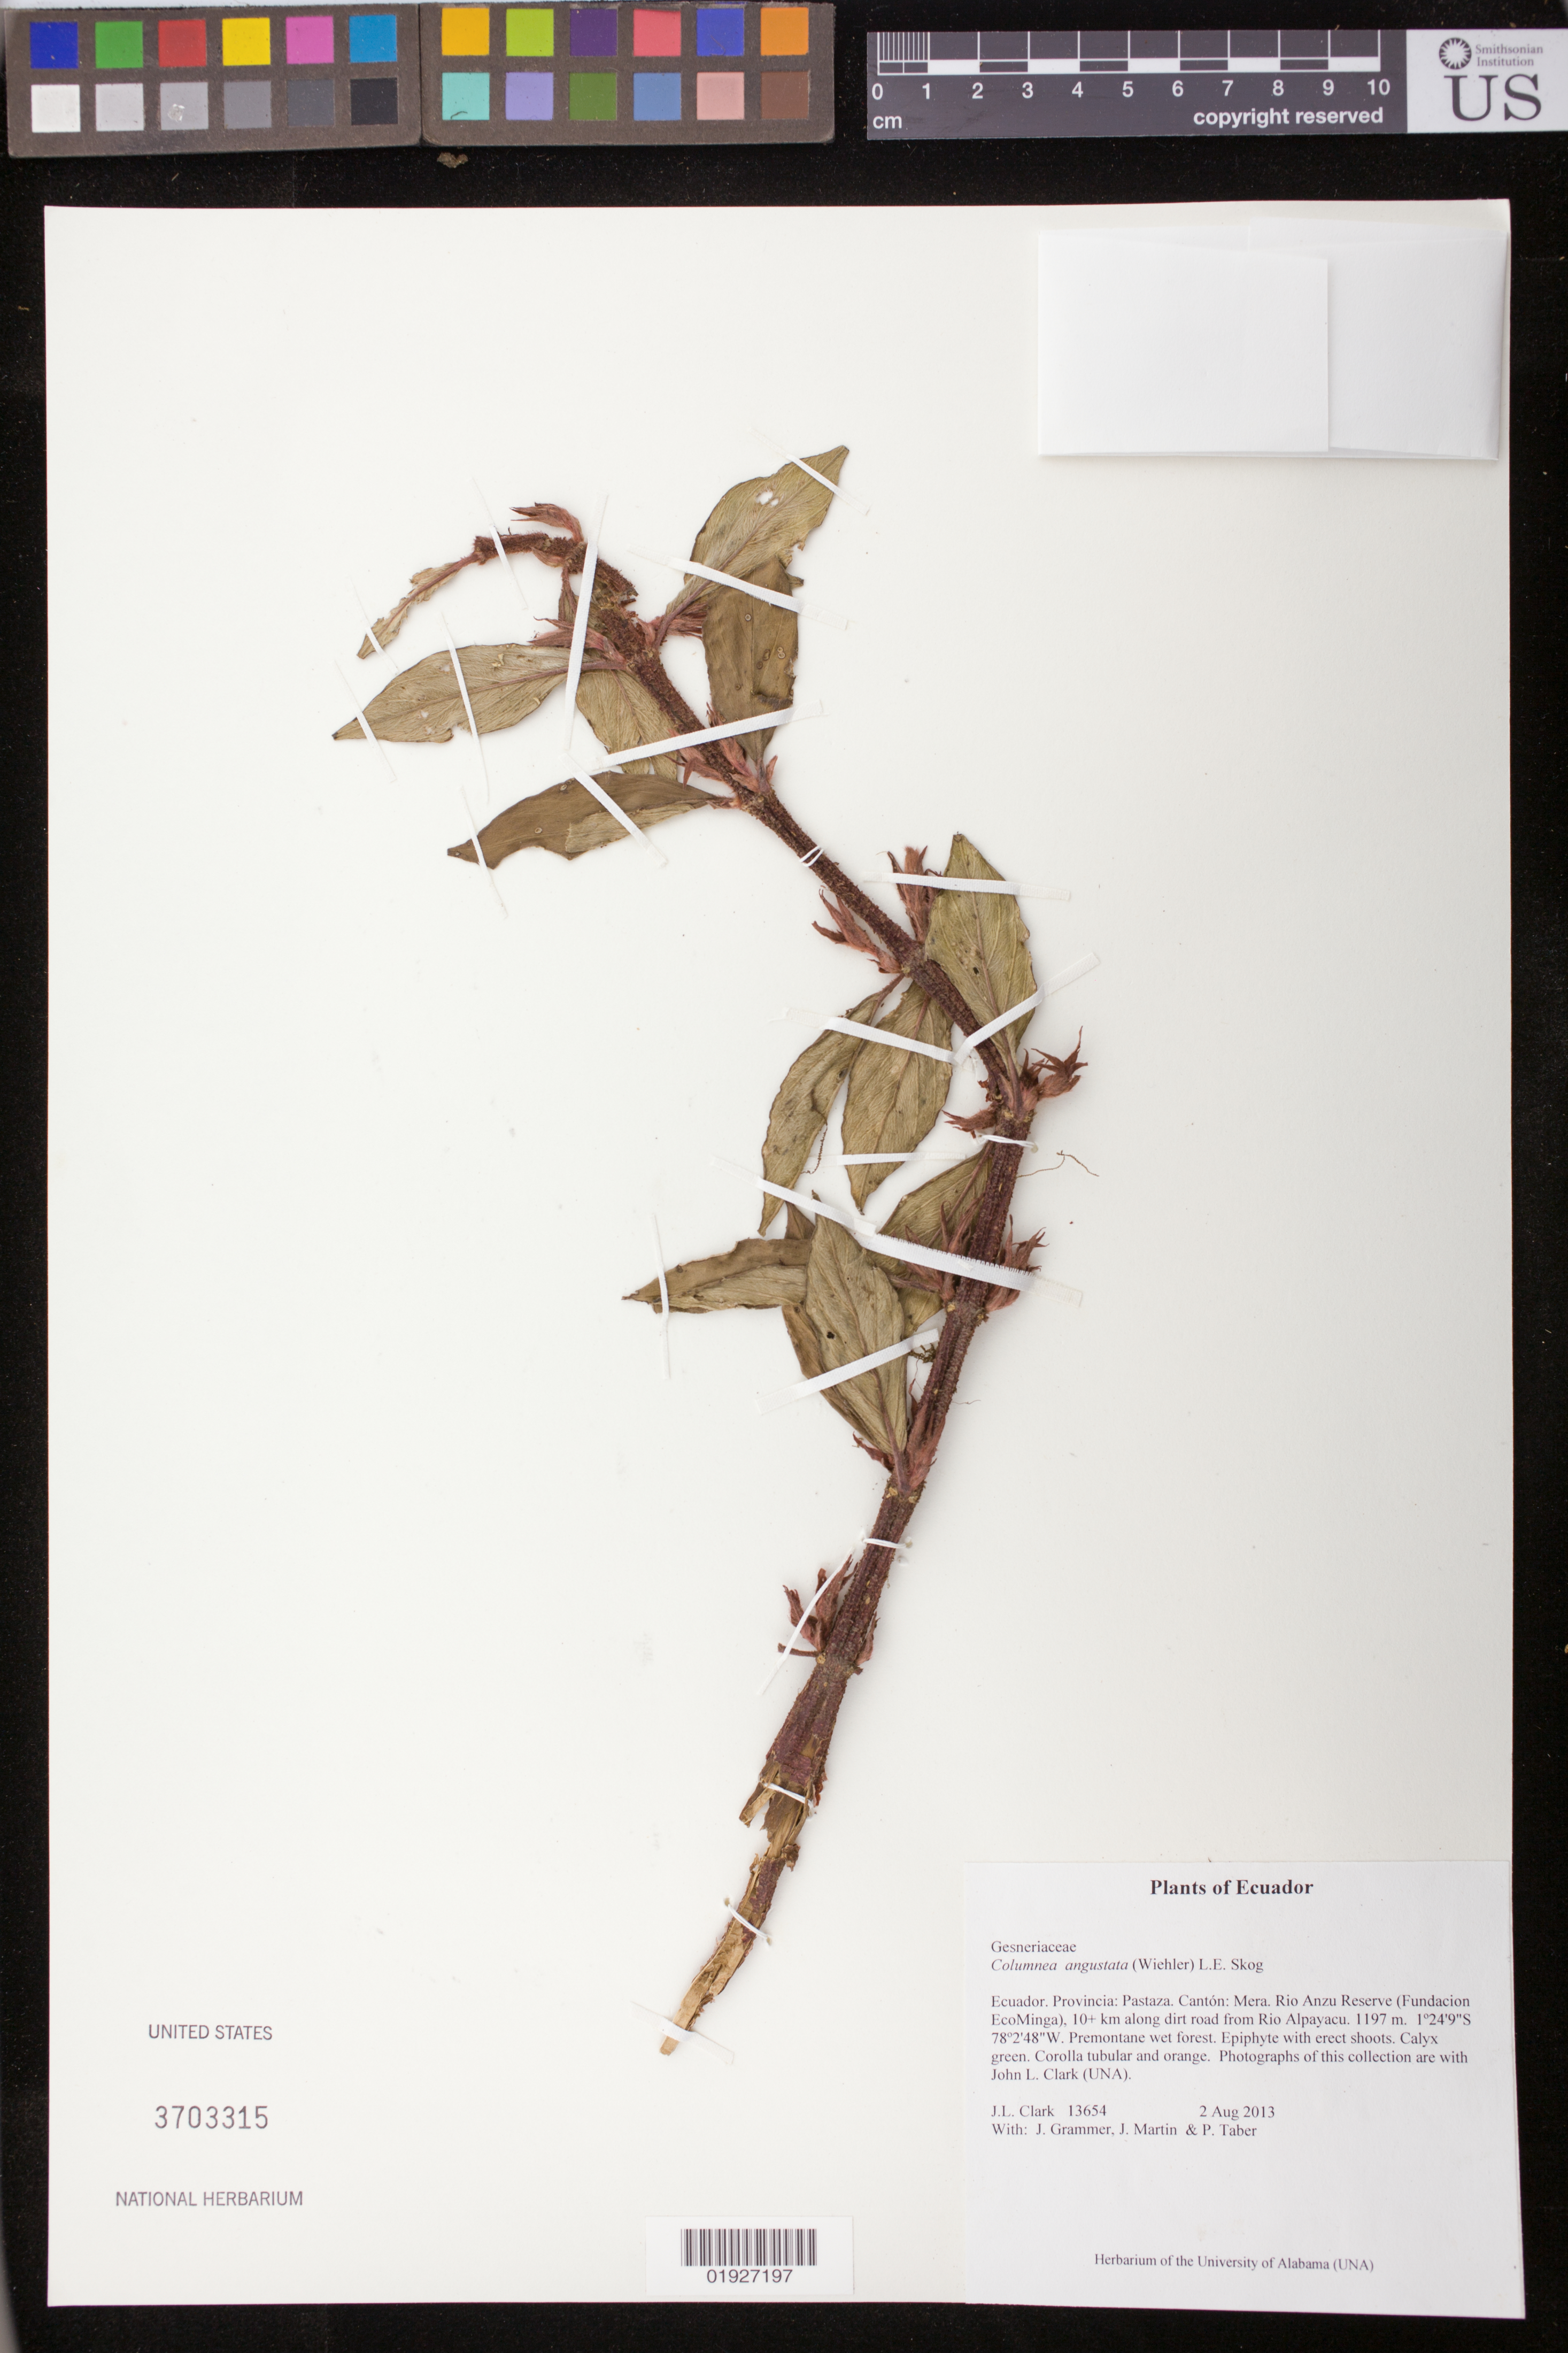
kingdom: Plantae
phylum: Tracheophyta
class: Magnoliopsida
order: Lamiales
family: Gesneriaceae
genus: Columnea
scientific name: Columnea angustata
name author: (Wiehler) L.E. Skog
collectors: J. L. Clark, J. Grammer, J. Martin & P. Taber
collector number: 13654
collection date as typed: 2 Aug 2013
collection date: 2013-08-02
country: Ecuador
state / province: Pastaza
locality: Ecuador, Provincia: Pastaza. Canton: Mera. Rio Anzu Reserve (Fundacion EcoMinga), 10± along dirt road from Rio Alpayacu.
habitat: Premontane wet forest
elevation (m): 1197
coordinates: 1°24'9"S, 78°2'48"W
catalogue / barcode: US 3703315